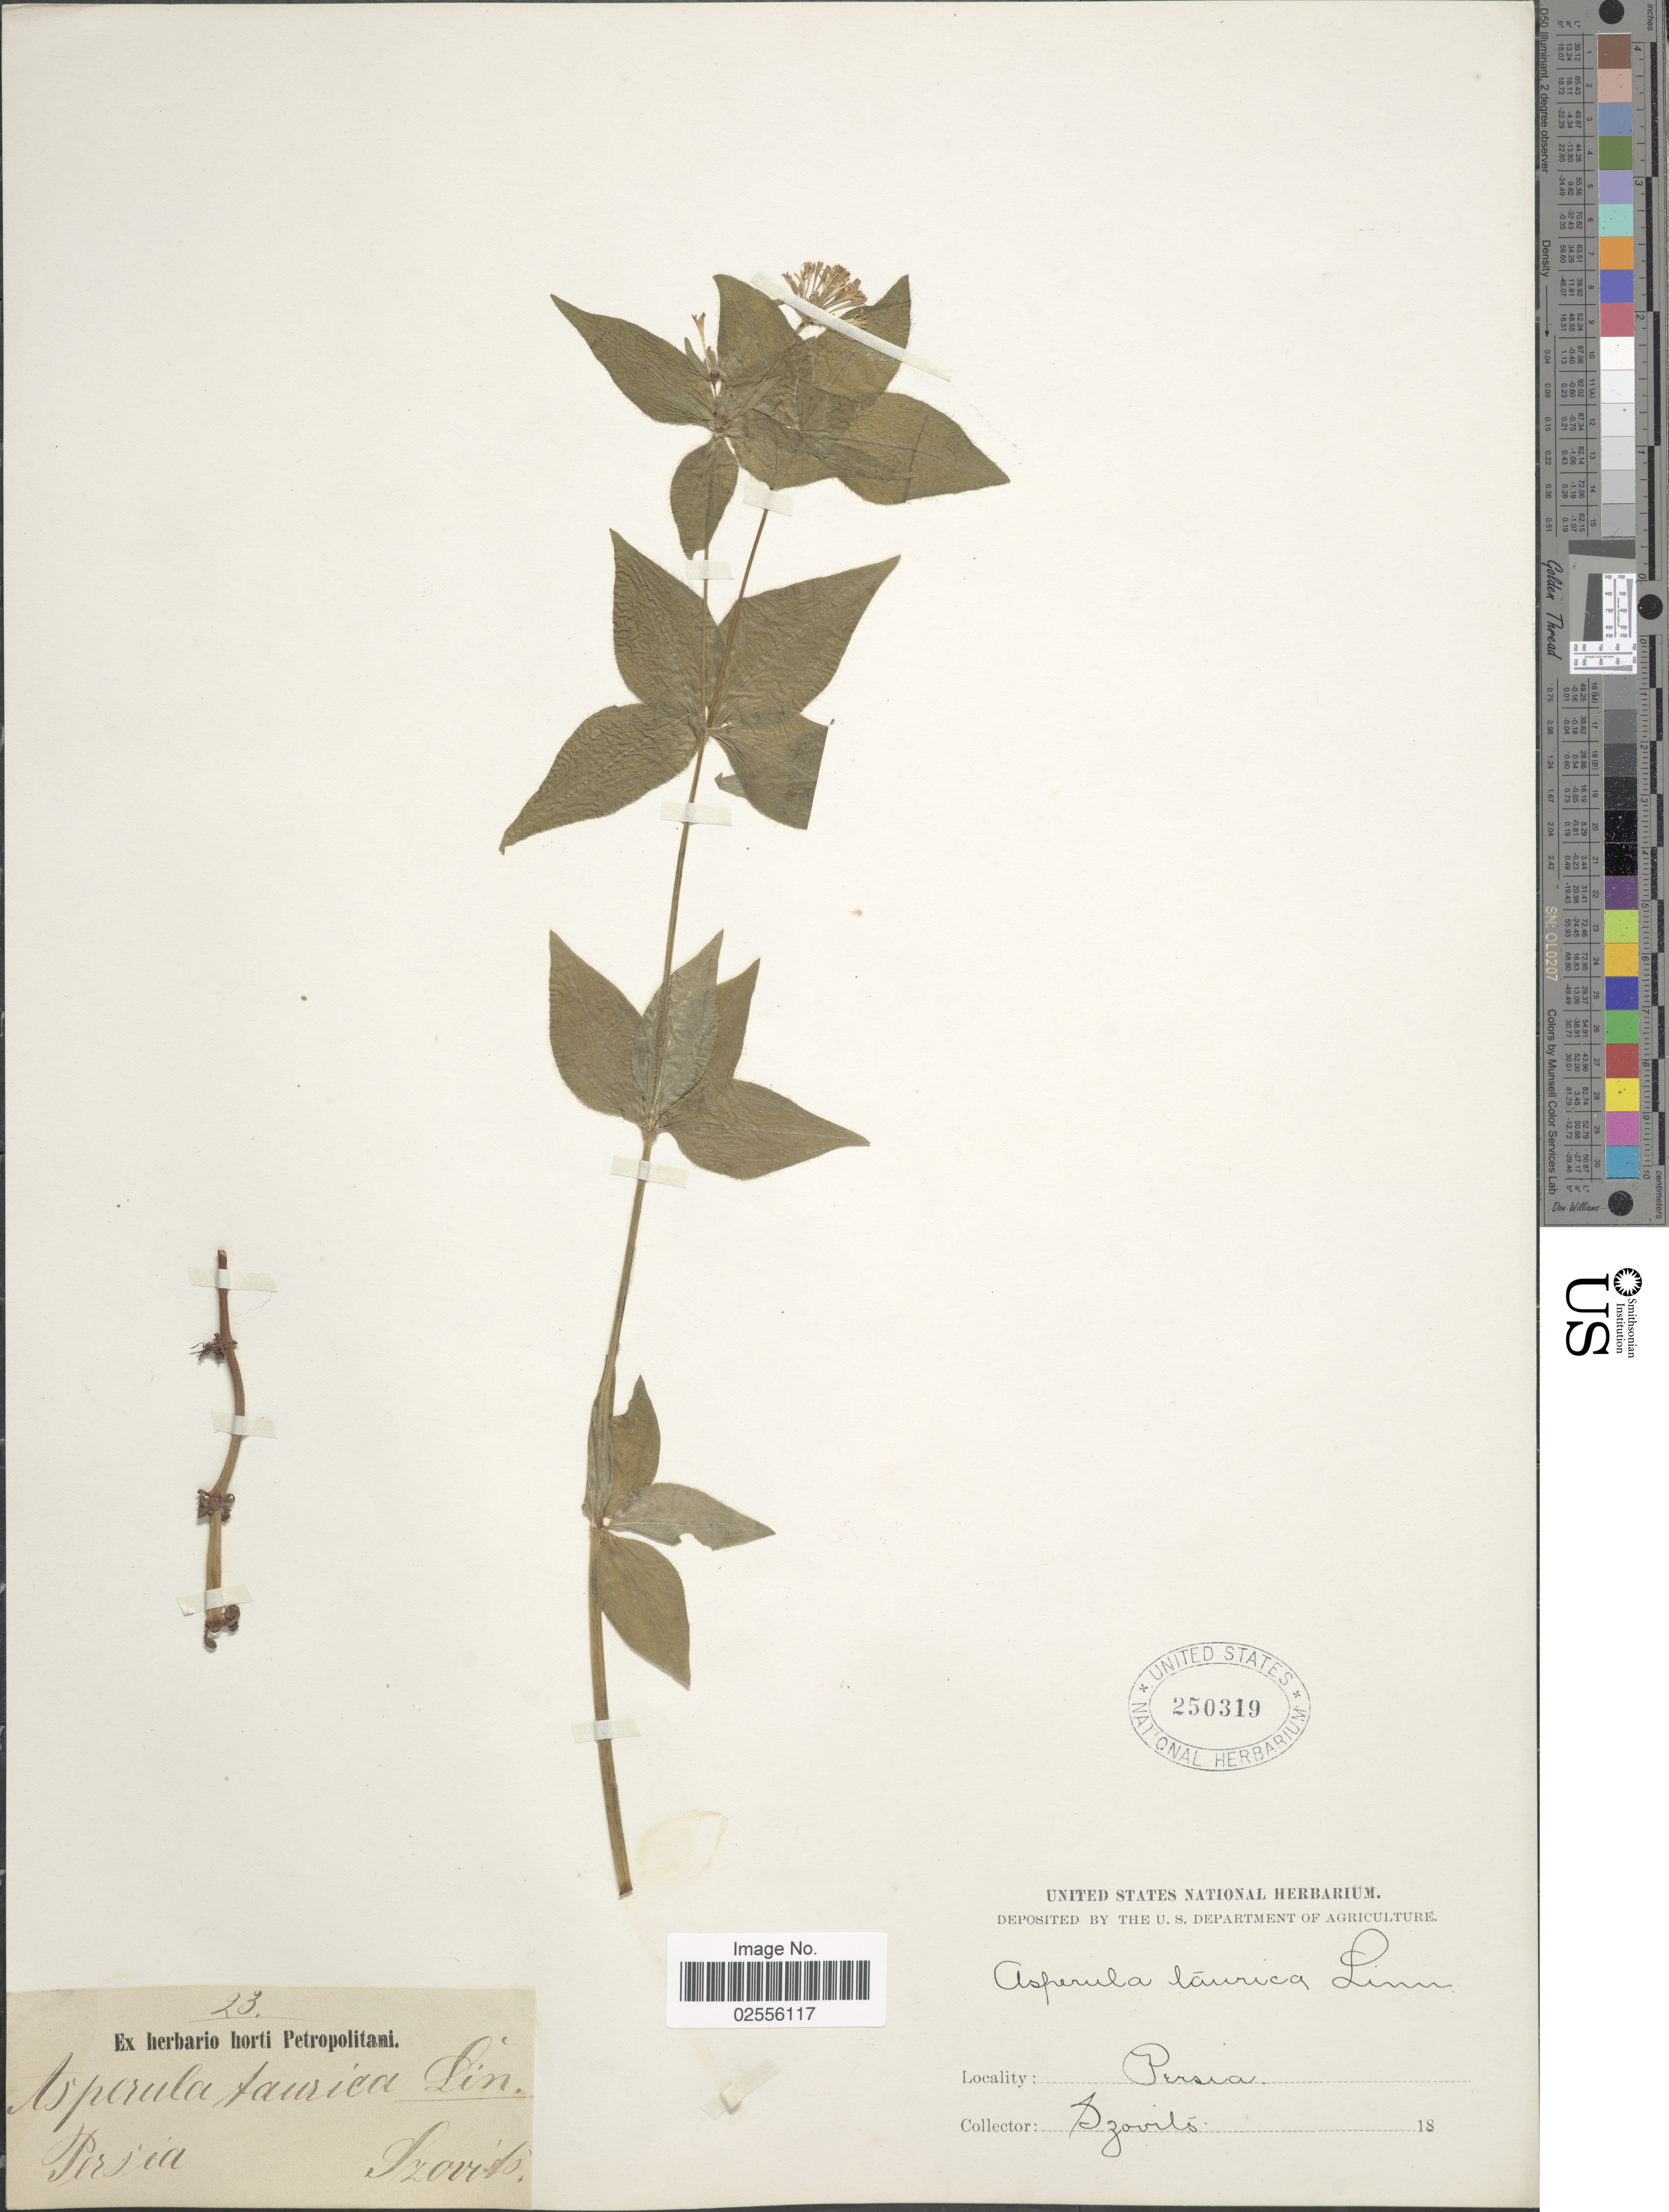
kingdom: Plantae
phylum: Tracheophyta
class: Magnoliopsida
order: Gentianales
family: Rubiaceae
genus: Asperula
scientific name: Asperula taurina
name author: L.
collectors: Szovits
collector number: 23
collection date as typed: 18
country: Iran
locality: Persia.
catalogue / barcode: US 250319